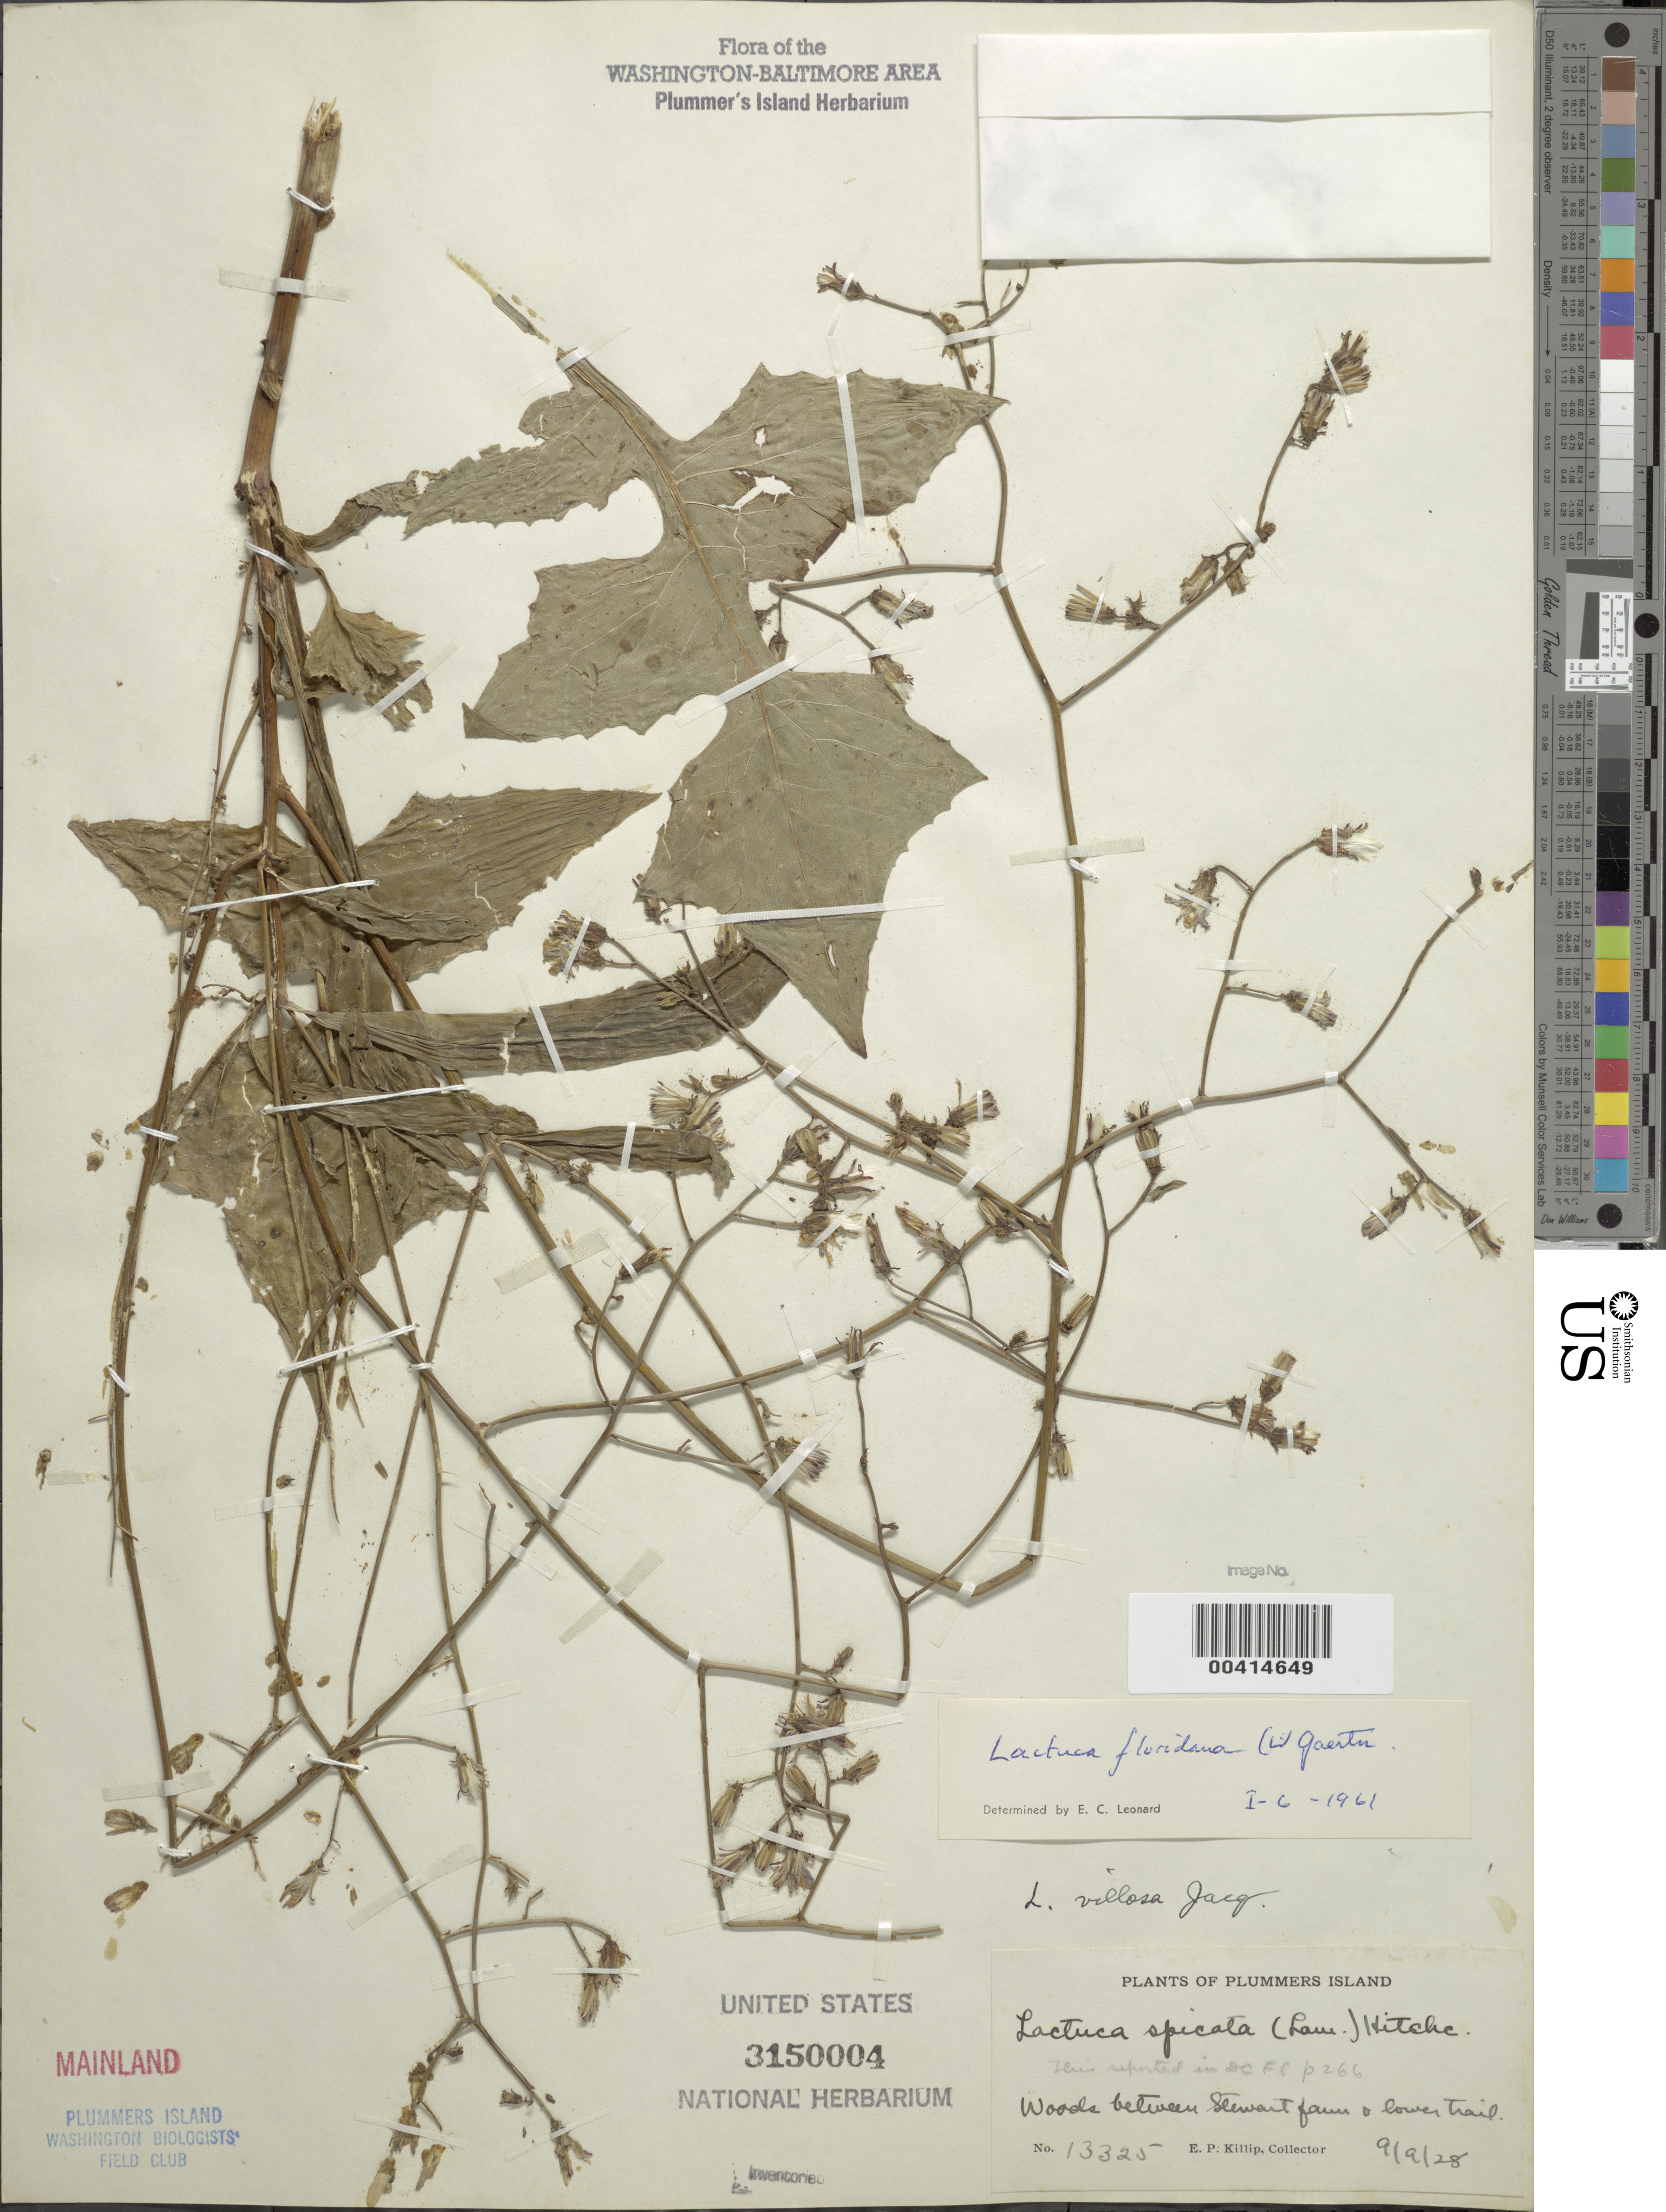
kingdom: Plantae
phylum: Tracheophyta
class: Magnoliopsida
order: Asterales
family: Asteraceae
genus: Lactuca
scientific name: Lactuca floridana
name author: (L.) Gaertn.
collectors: E. P. Killip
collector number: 13325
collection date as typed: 09 Sep 1928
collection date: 1928-09-09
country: United States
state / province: Maryland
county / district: Montgomery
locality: Plummer's Island; mainland, between Stewart Farm & lower trail C. & O. Canal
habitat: Woods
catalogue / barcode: US 315004